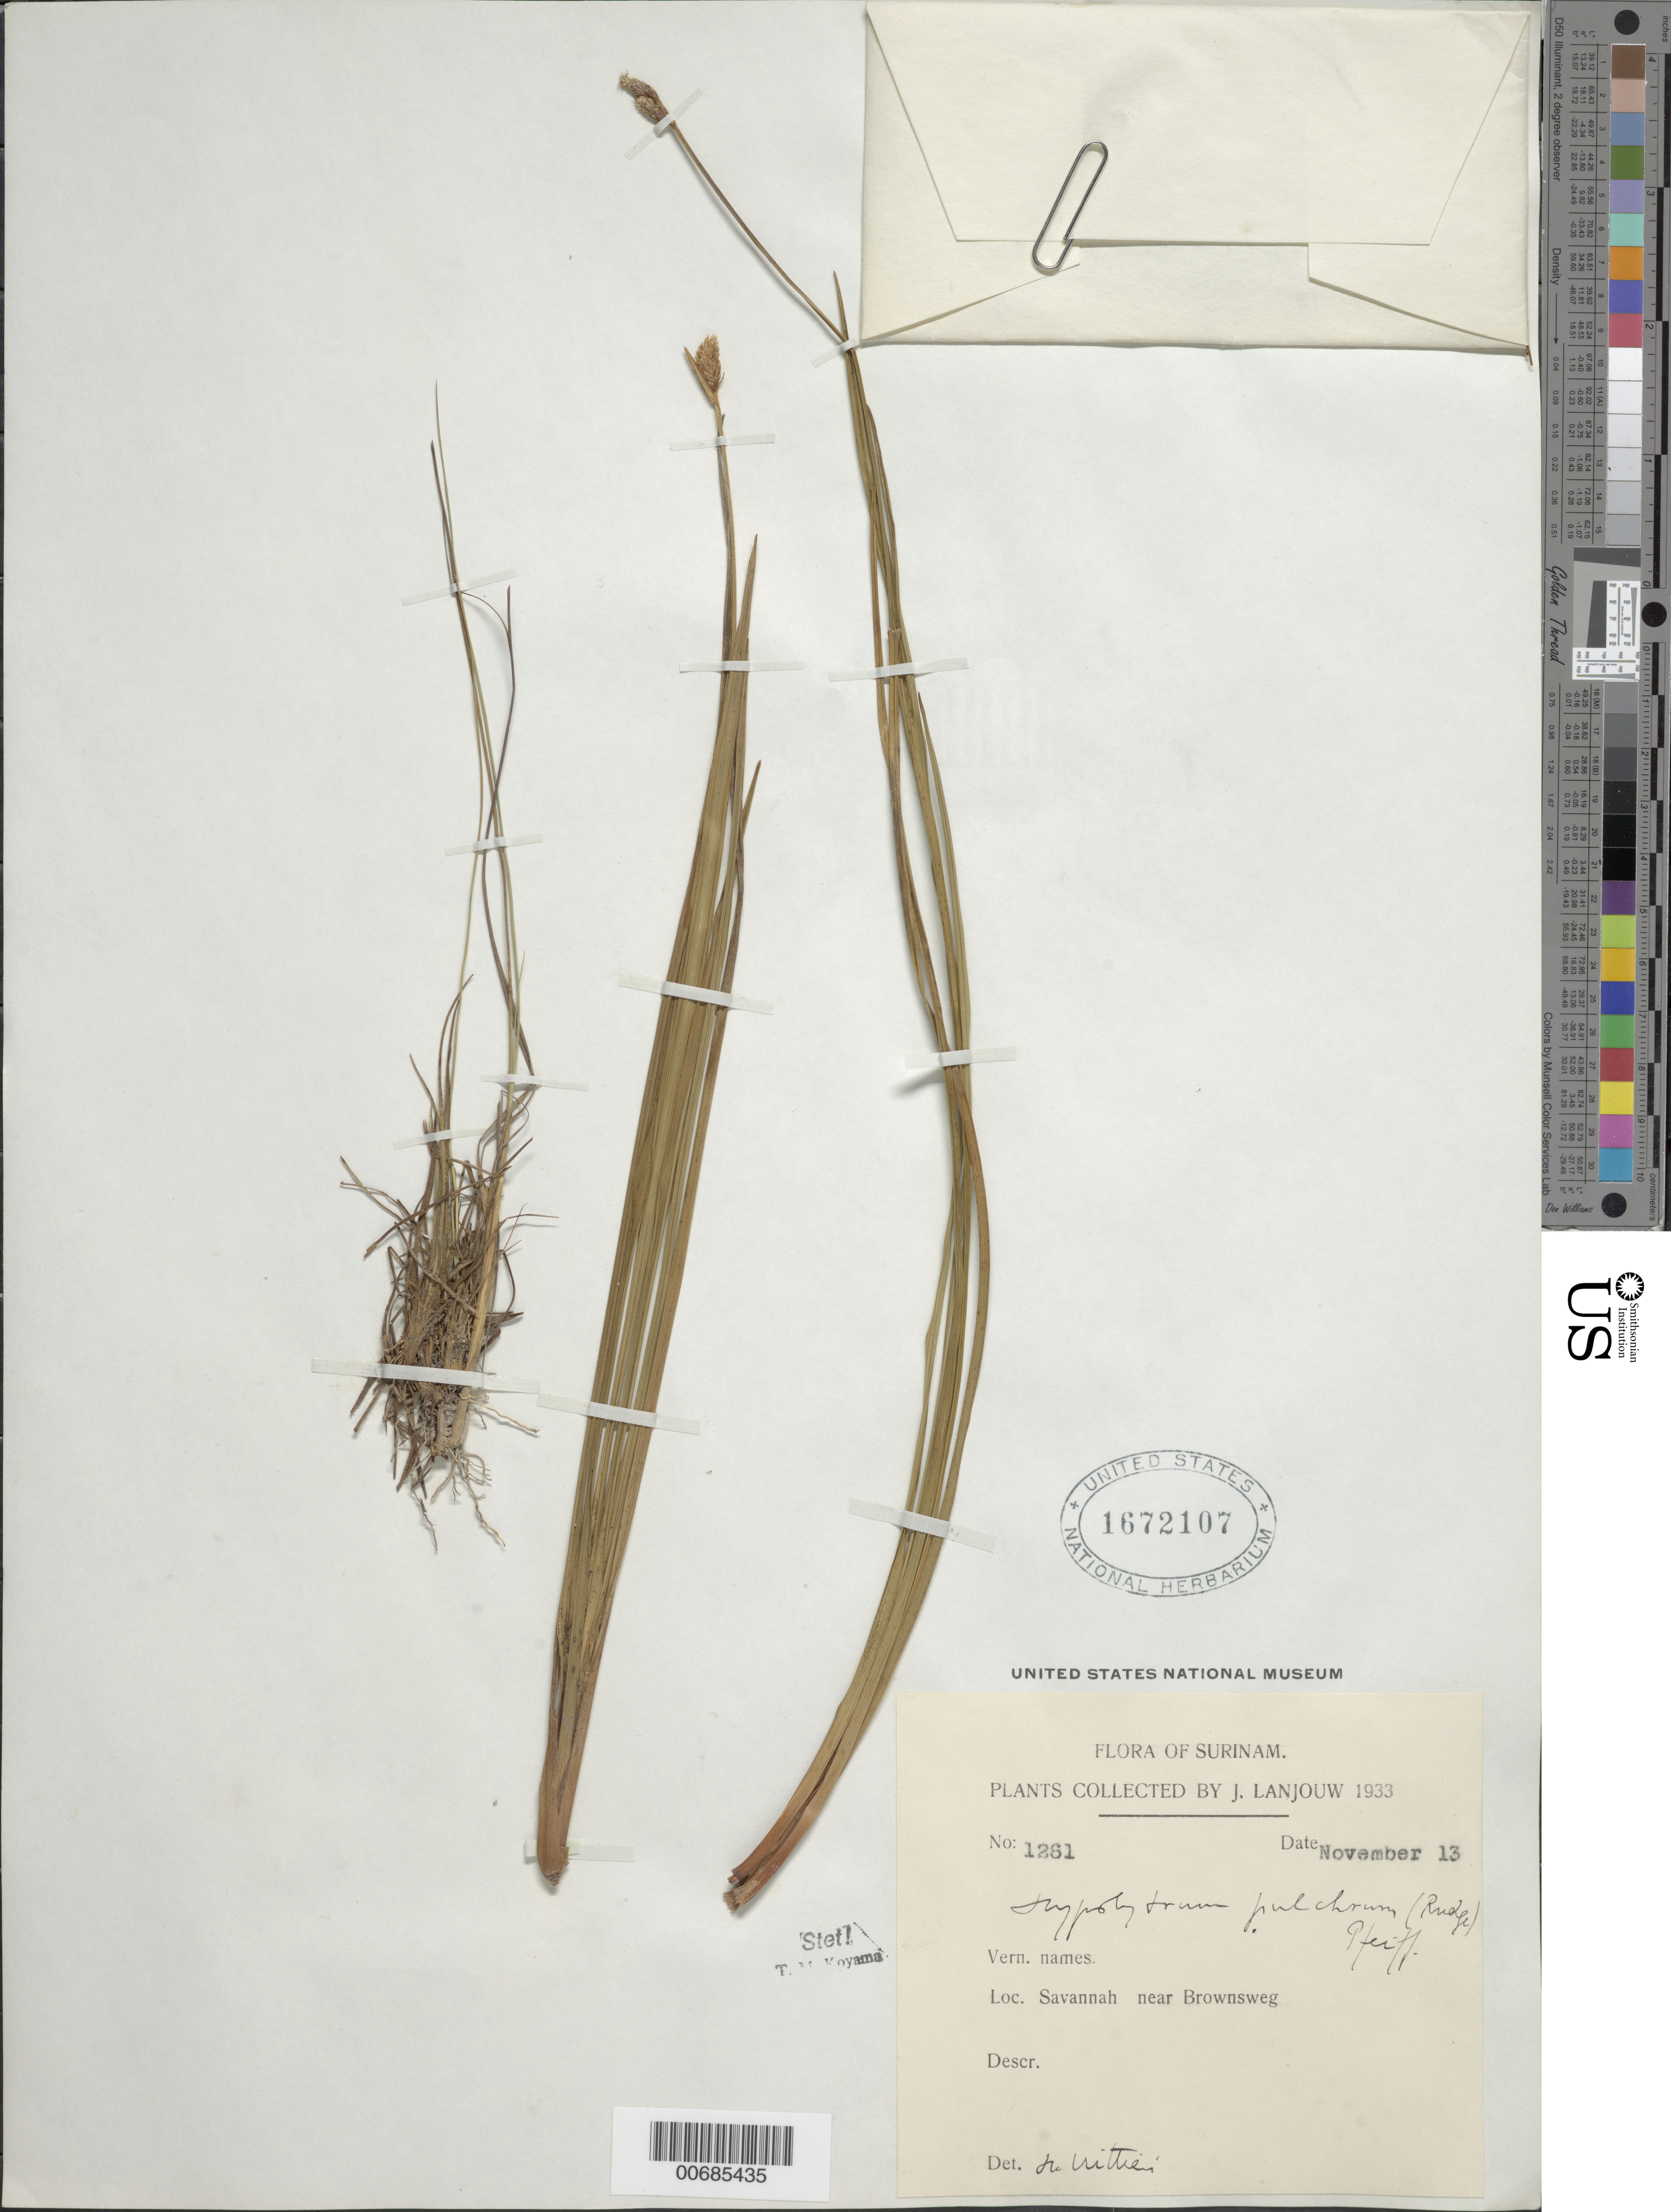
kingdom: Plantae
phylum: Tracheophyta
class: Liliopsida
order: Poales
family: Cyperaceae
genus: Hypolytrum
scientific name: Hypolytrum pulchrum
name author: (Rudge) H. Pfeiff.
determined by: Koyama, Tetsuo M.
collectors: J. Lanjouw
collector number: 1261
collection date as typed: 13-Nov-33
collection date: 1933-11-13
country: Suriname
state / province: Brokopondo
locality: Brownsweg, savanna near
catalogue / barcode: US 1672107